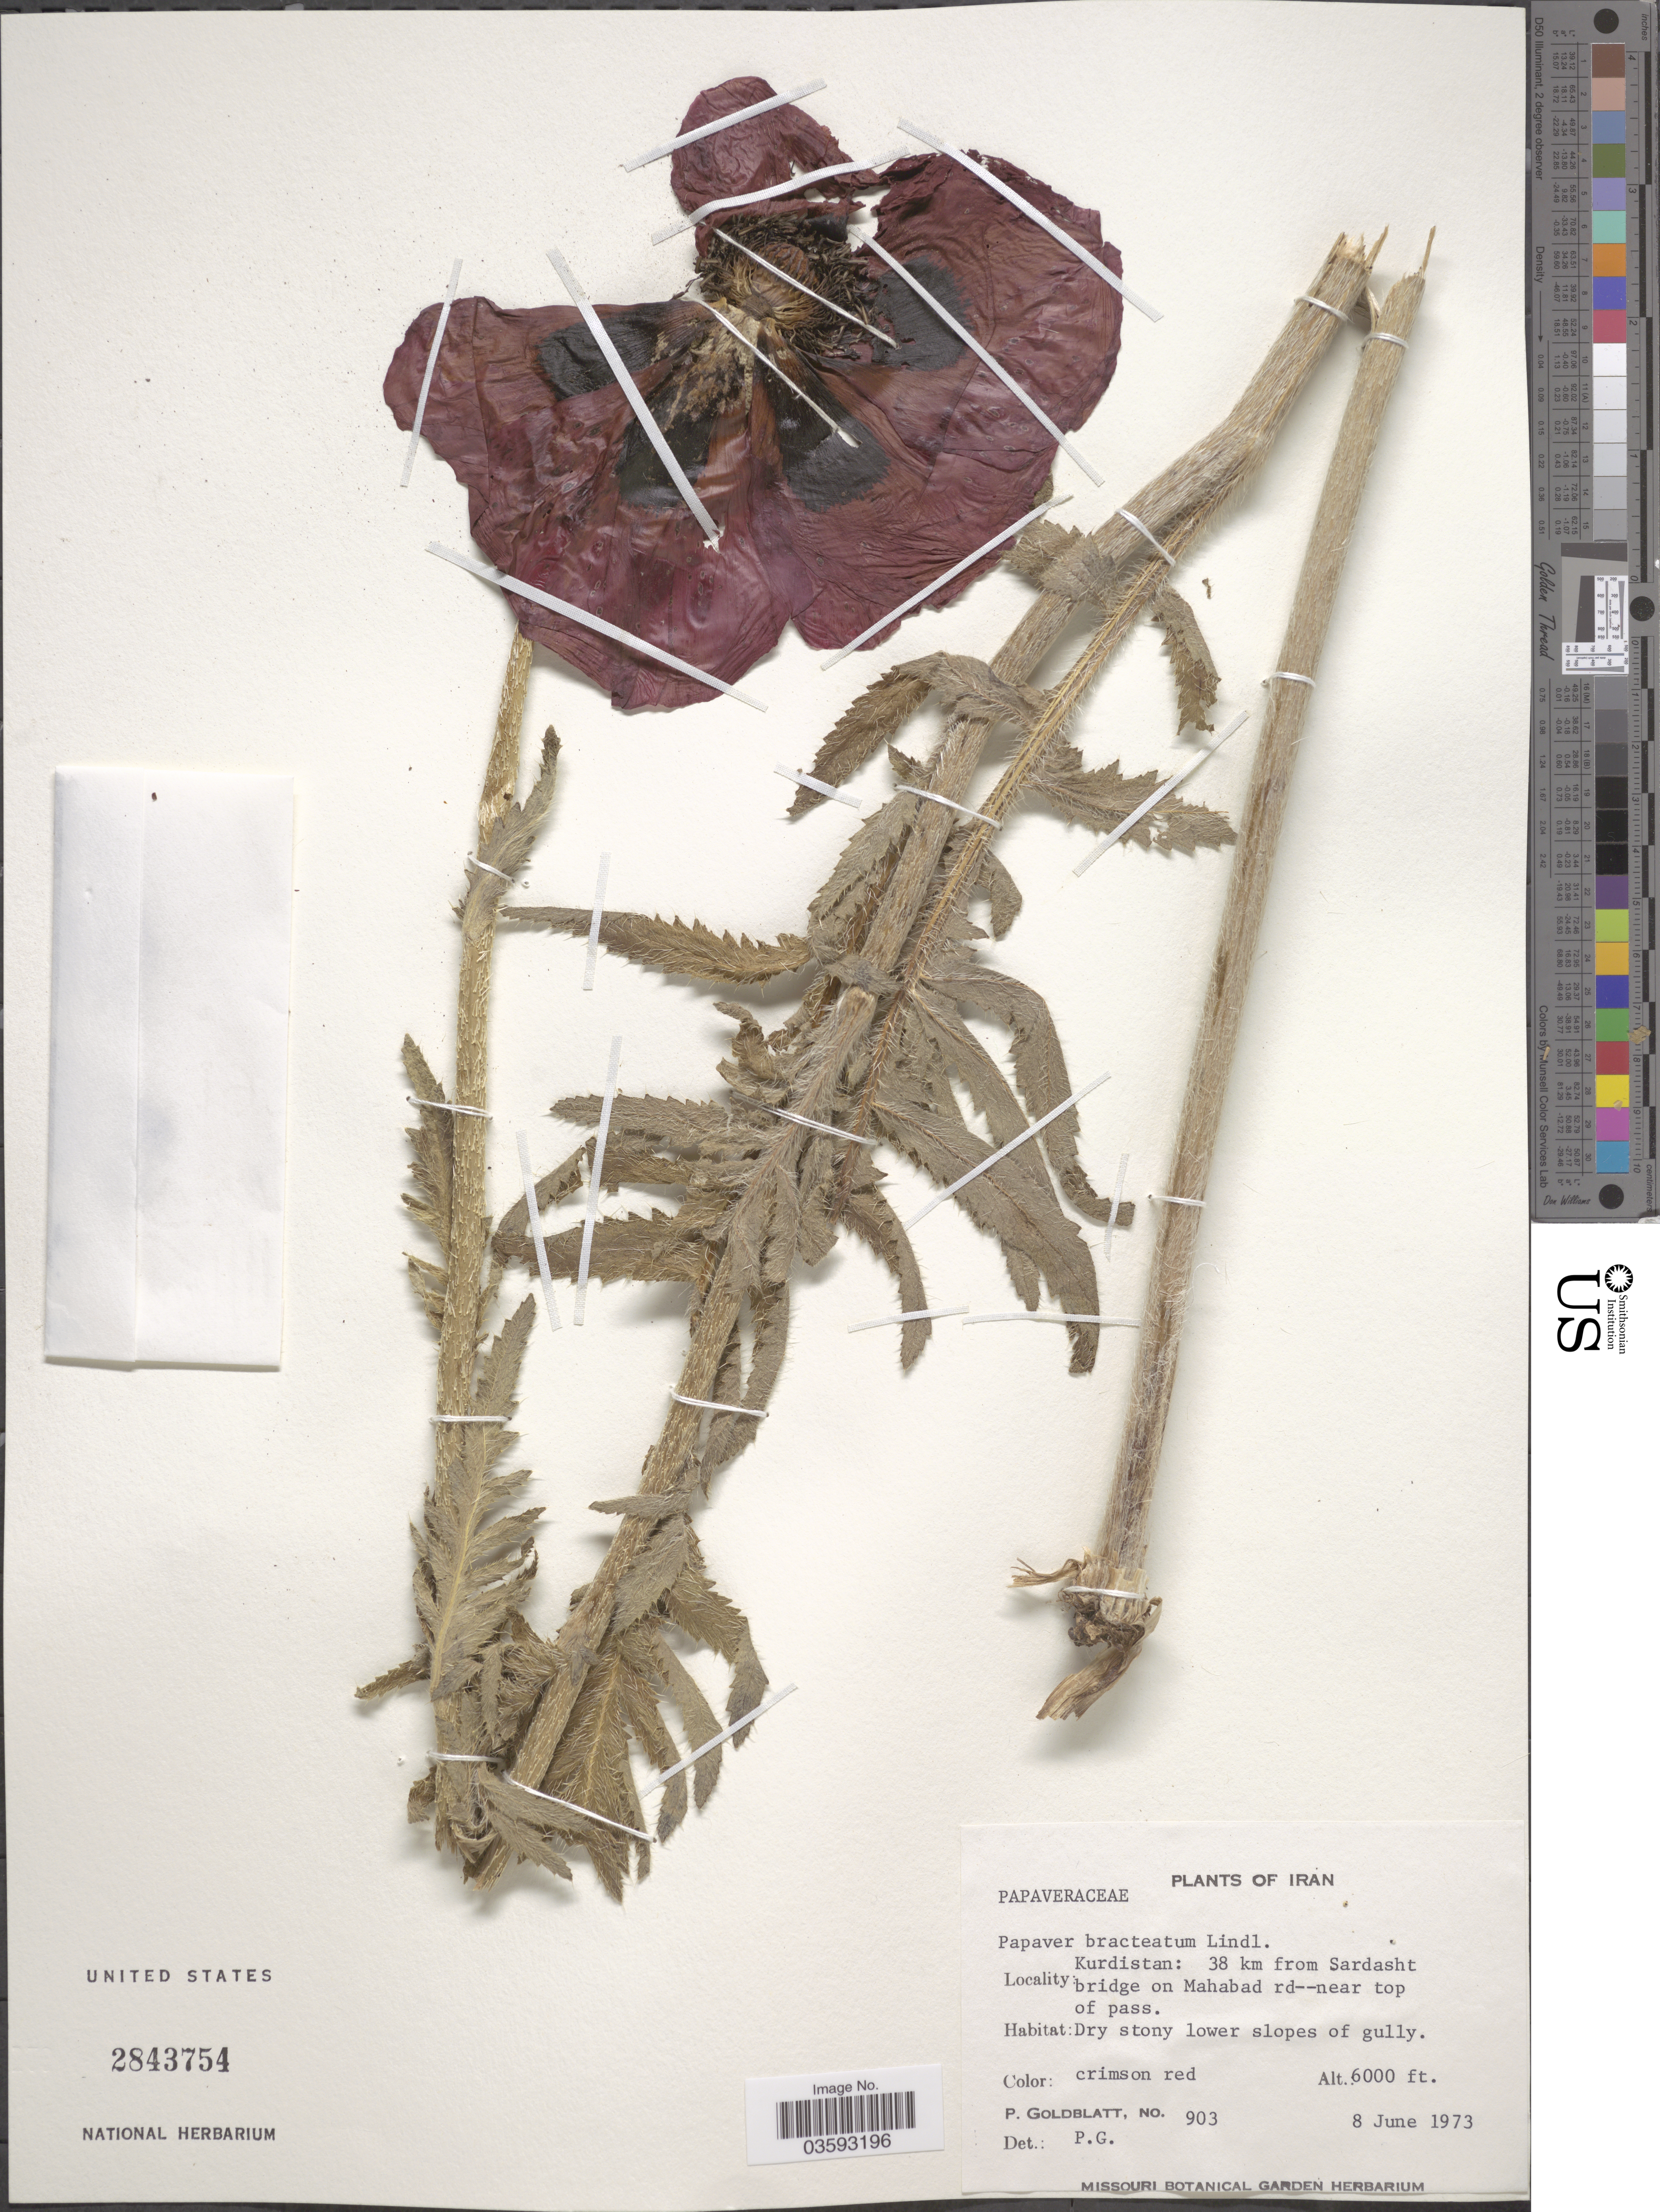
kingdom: Plantae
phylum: Tracheophyta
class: Magnoliopsida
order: Ranunculales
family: Papaveraceae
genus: Papaver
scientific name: Papaver bracteatum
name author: Lindl.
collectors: P. Goldblatt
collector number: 903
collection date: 1973-06-08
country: Iran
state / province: Kurdistan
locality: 38 km from Sardasht bridge on Mahabad rd--near top of pass.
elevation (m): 1829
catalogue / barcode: US 2843754